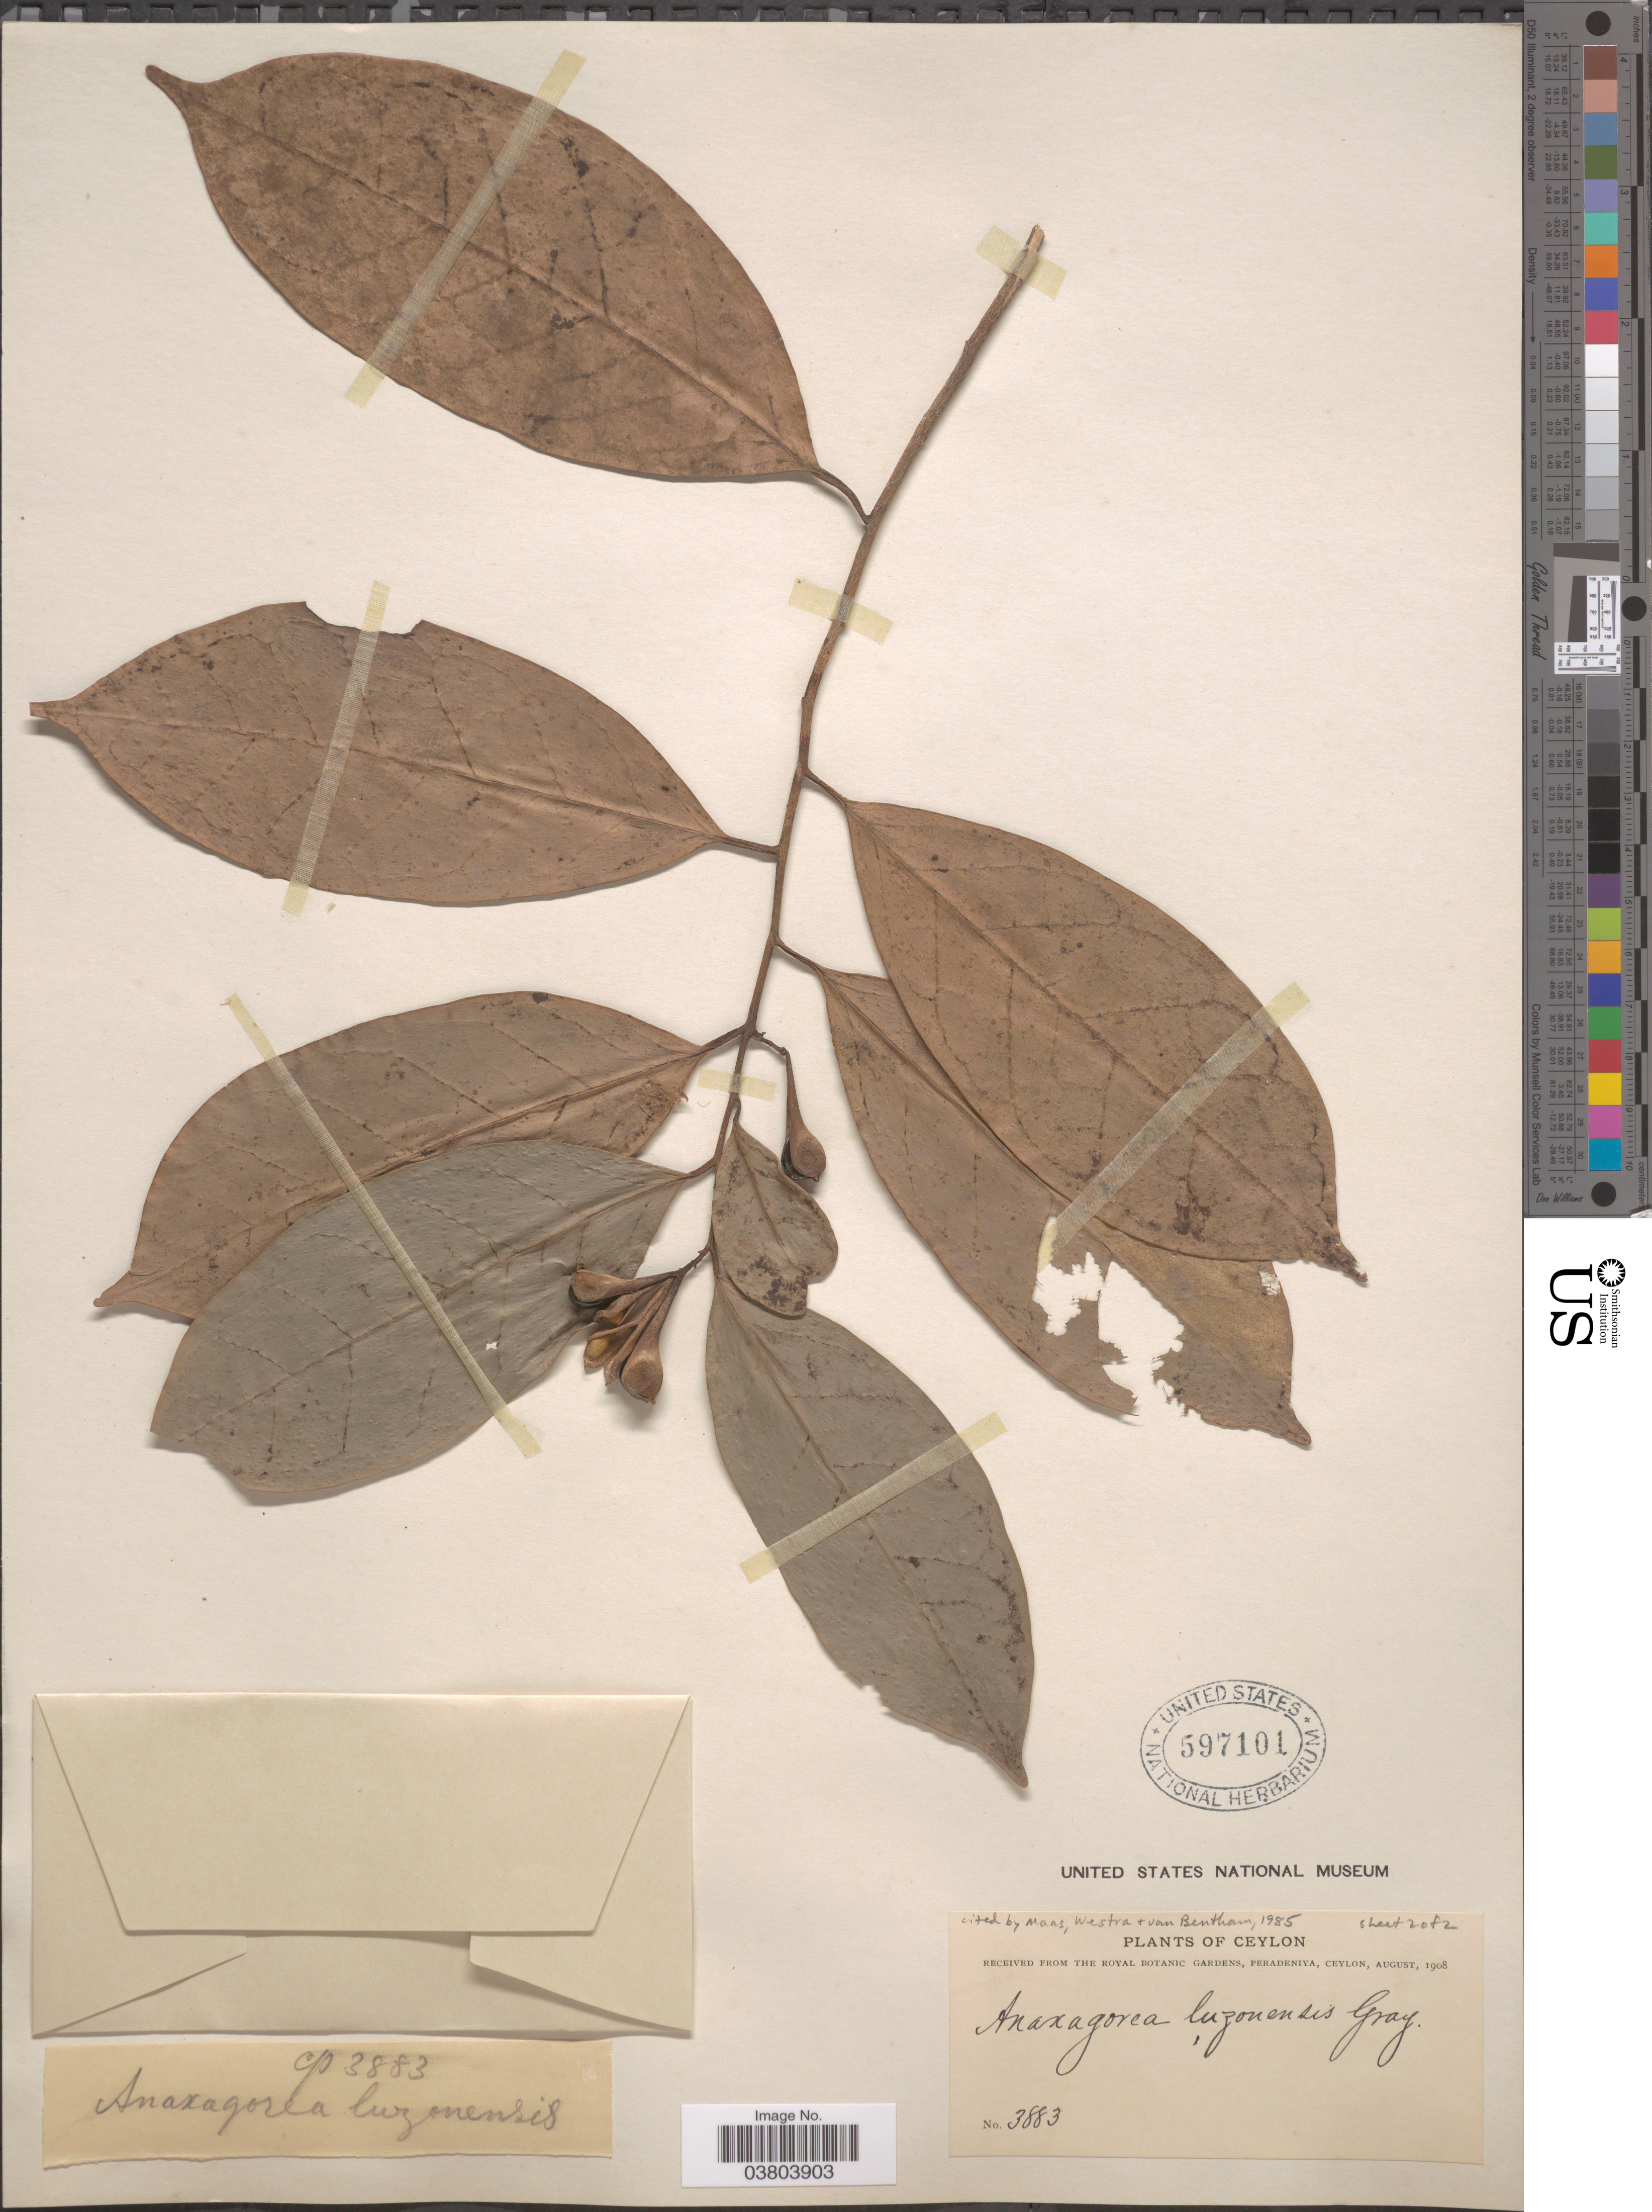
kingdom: Plantae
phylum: Tracheophyta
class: Magnoliopsida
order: Magnoliales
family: Annonaceae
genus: Anaxagorea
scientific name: Anaxagorea luzonensis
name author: A. Gray in Wilkes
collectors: ex herb. Royal Botanic Gardens, Peradeniya, Ceylon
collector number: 3883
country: Sri Lanka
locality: Ceylon.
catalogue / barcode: US 597101